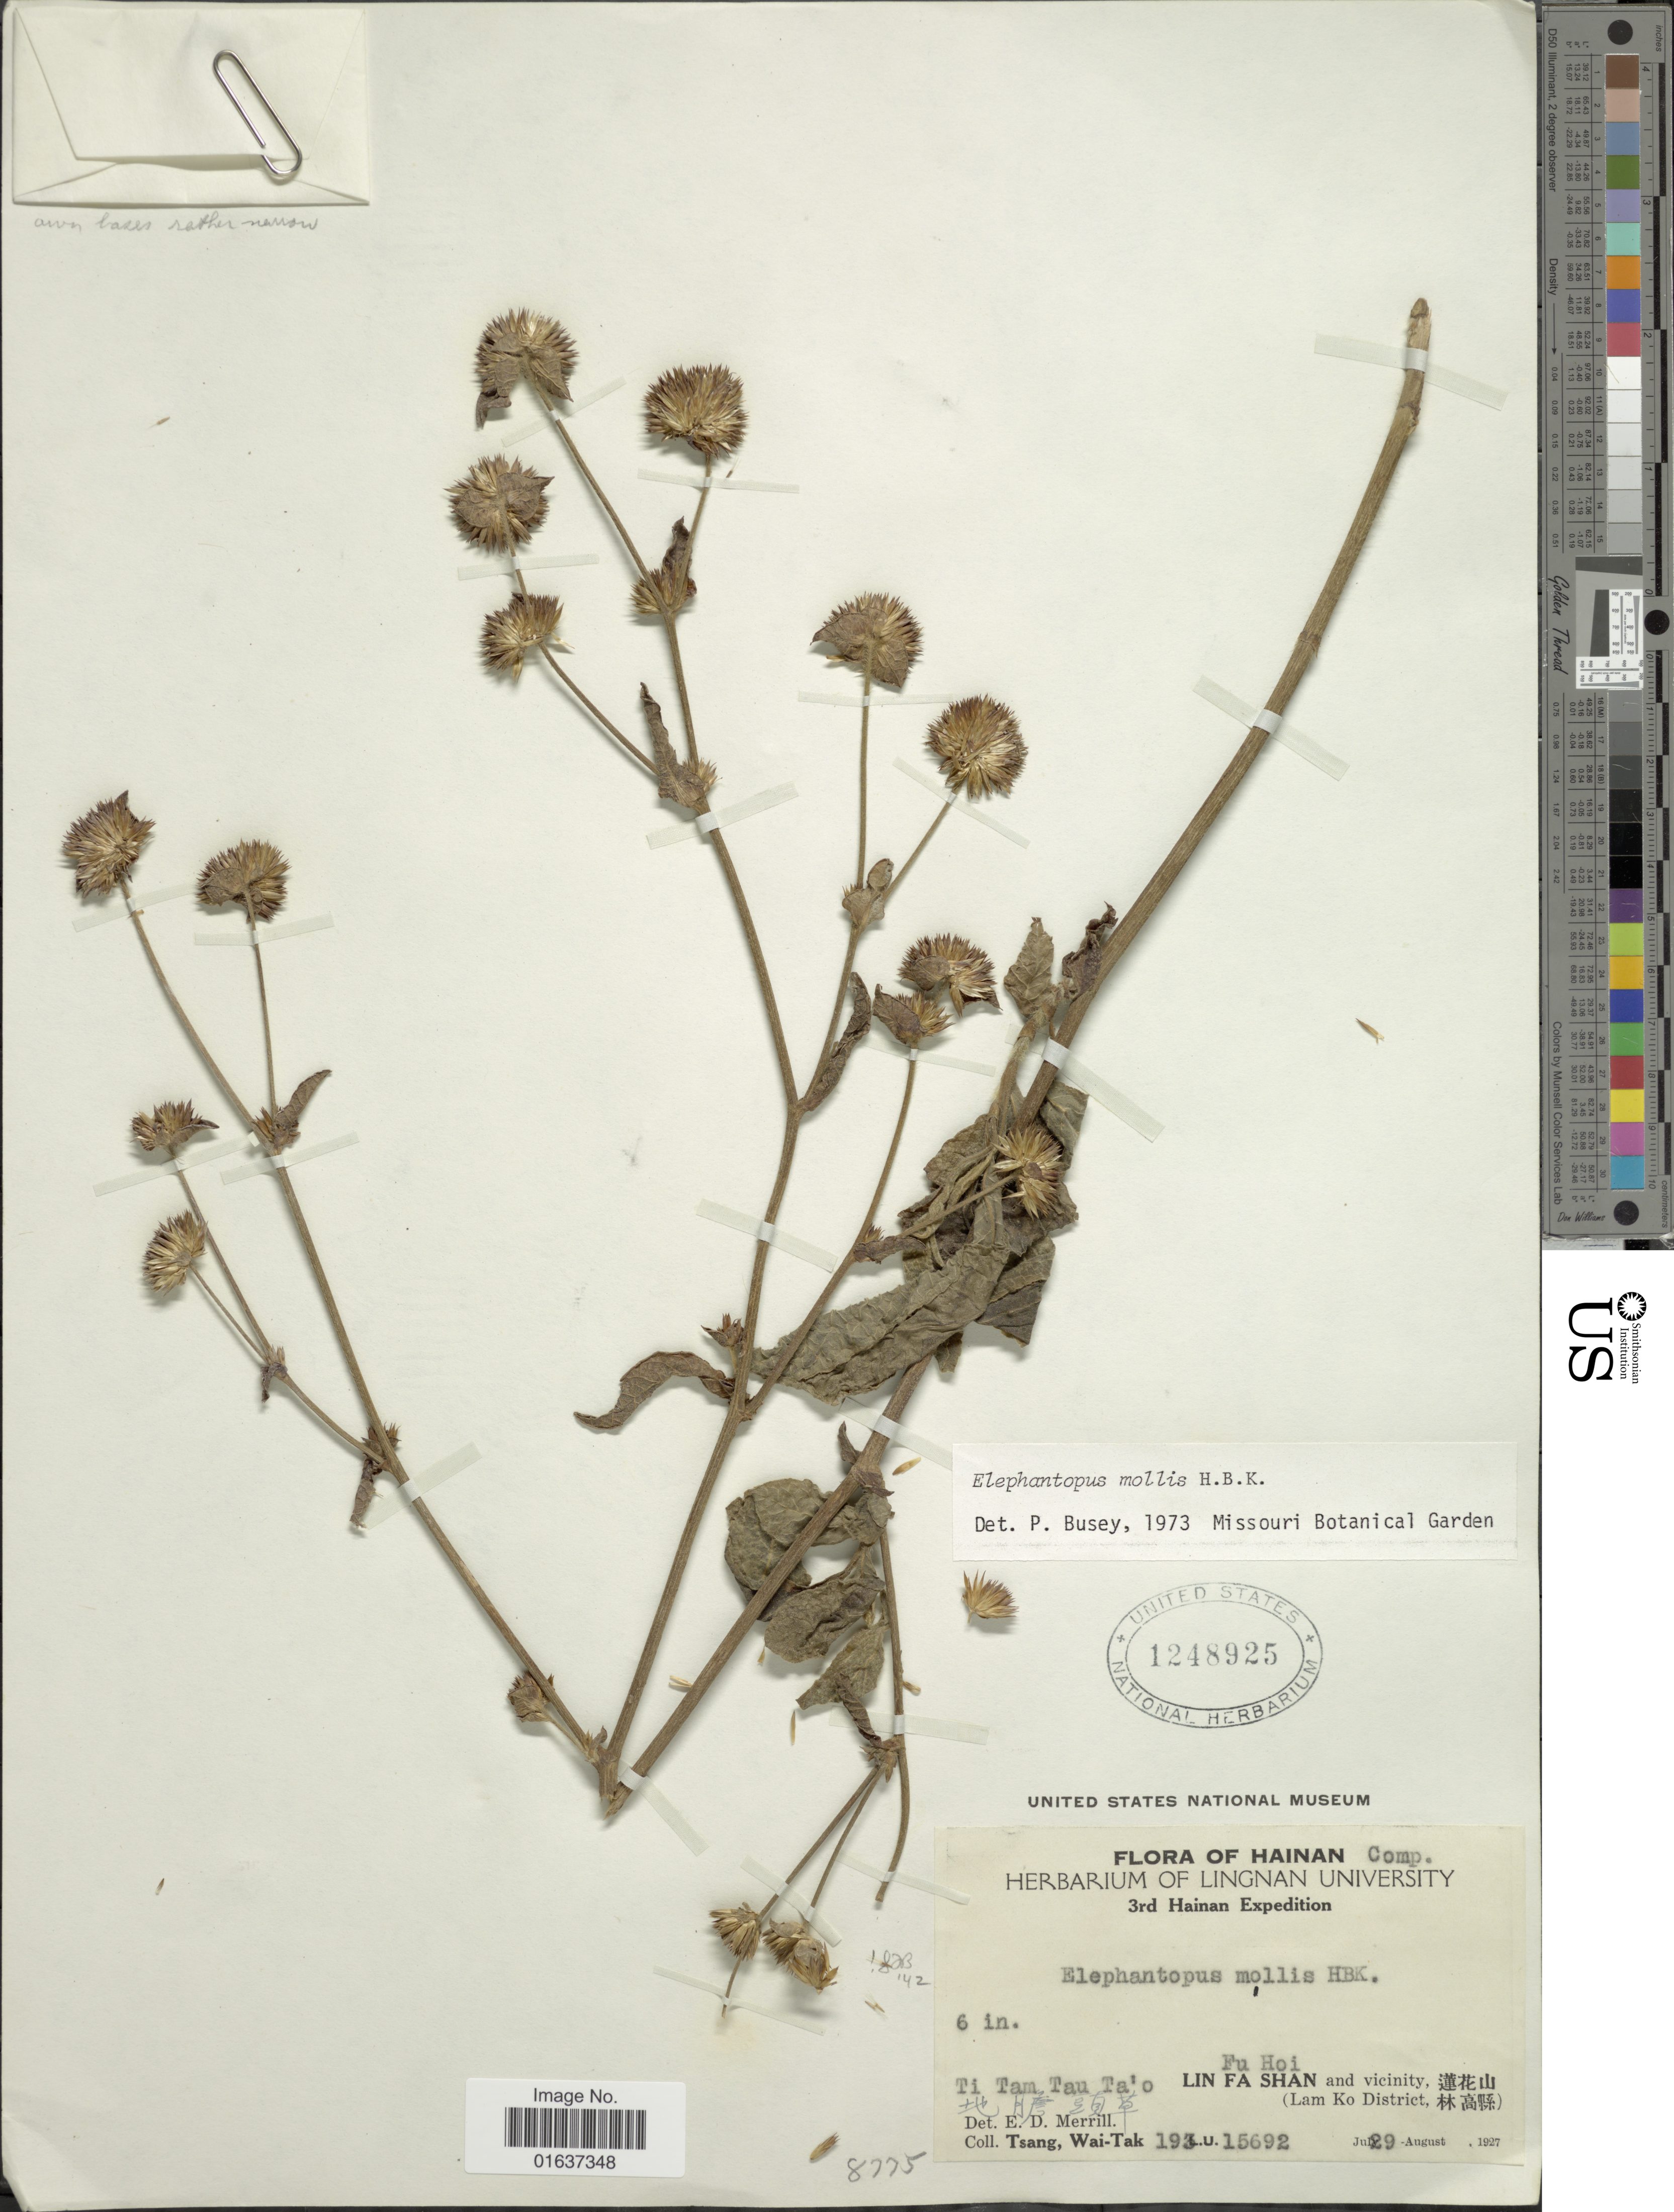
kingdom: Plantae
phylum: Tracheophyta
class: Magnoliopsida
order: Asterales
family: Asteraceae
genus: Elephantopus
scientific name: Elephantopus mollis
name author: Kunth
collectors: W. T. Tsang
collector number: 193/15692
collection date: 1927-08-29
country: China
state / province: Hainan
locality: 3rd Hainan, Ti Tam Tau Ta'o, Fu Hoi, Lin Fa Shan and vicinoty (Lam Ko District)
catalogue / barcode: US 1248925